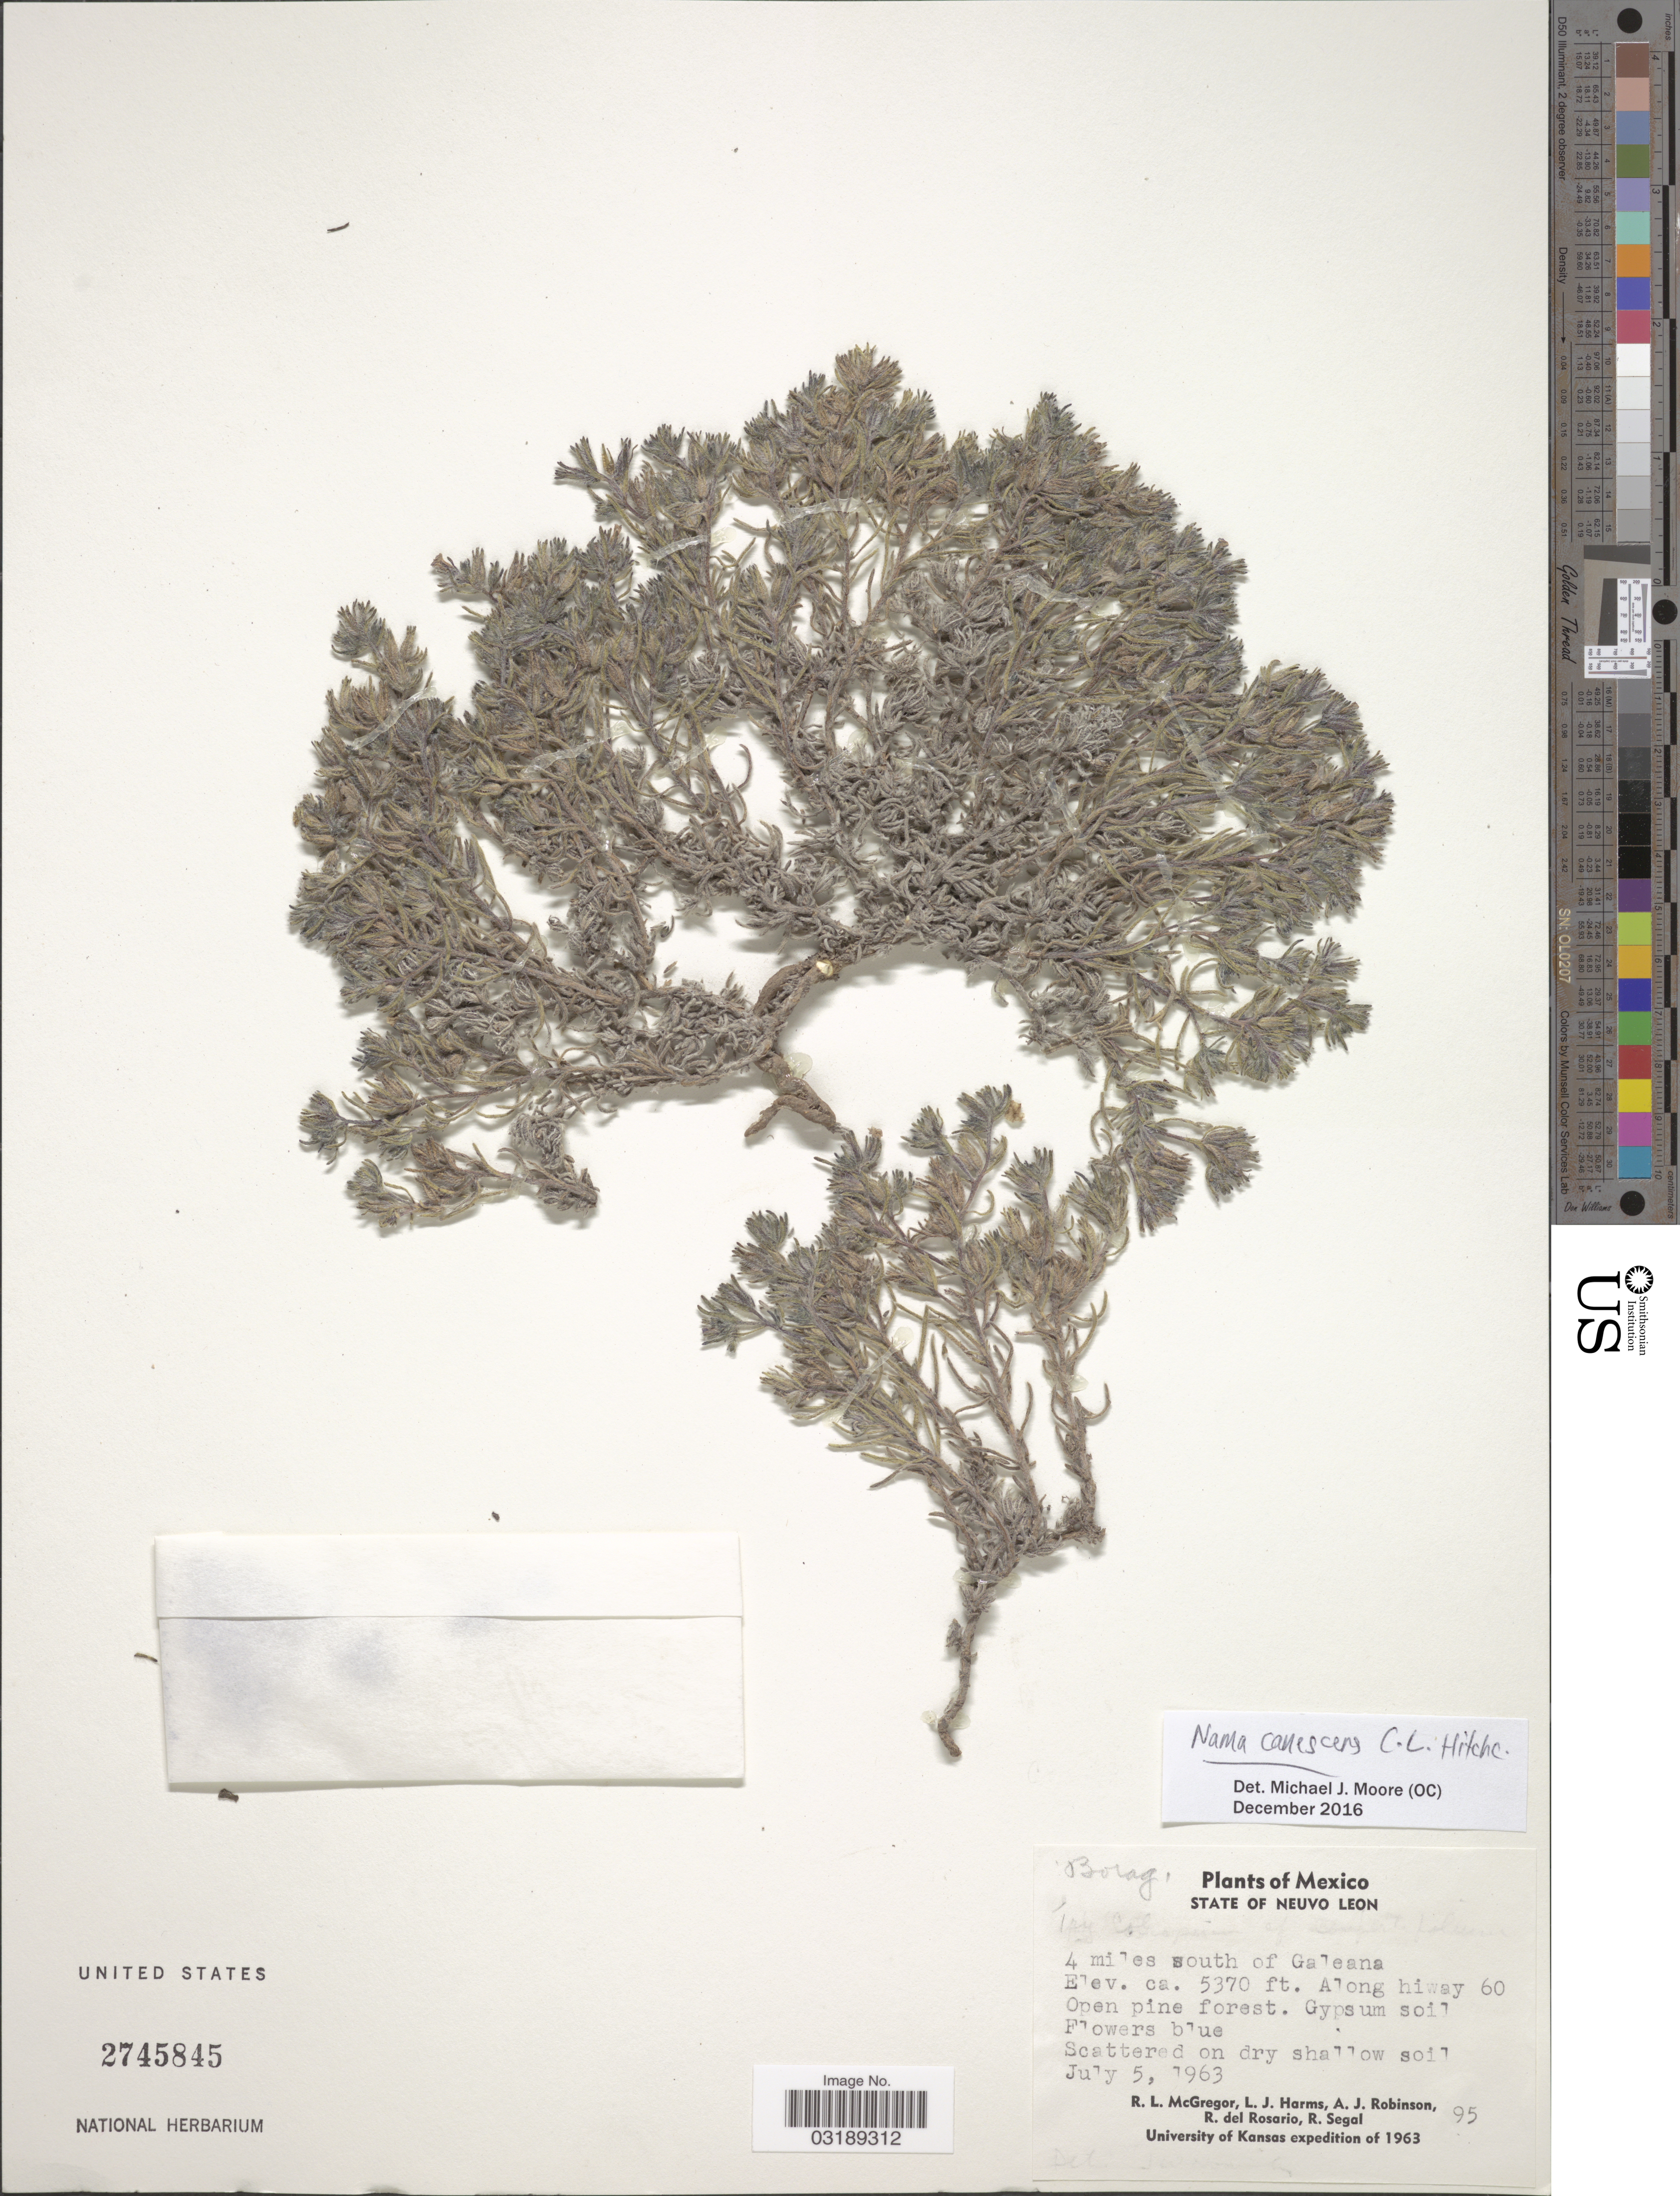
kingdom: Plantae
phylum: Tracheophyta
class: Magnoliopsida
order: Boraginales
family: Namaceae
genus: Nama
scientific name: Nama canescens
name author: C.L. Hitchc.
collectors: R. McGregor, L. Harms, A. J. Robinson, R. del Rosario & R. Segal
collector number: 95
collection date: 1963-07-05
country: Mexico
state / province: Nuevo León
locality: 4 miles south of Galeana, Along highway 60.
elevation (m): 1637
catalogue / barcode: US 2745845